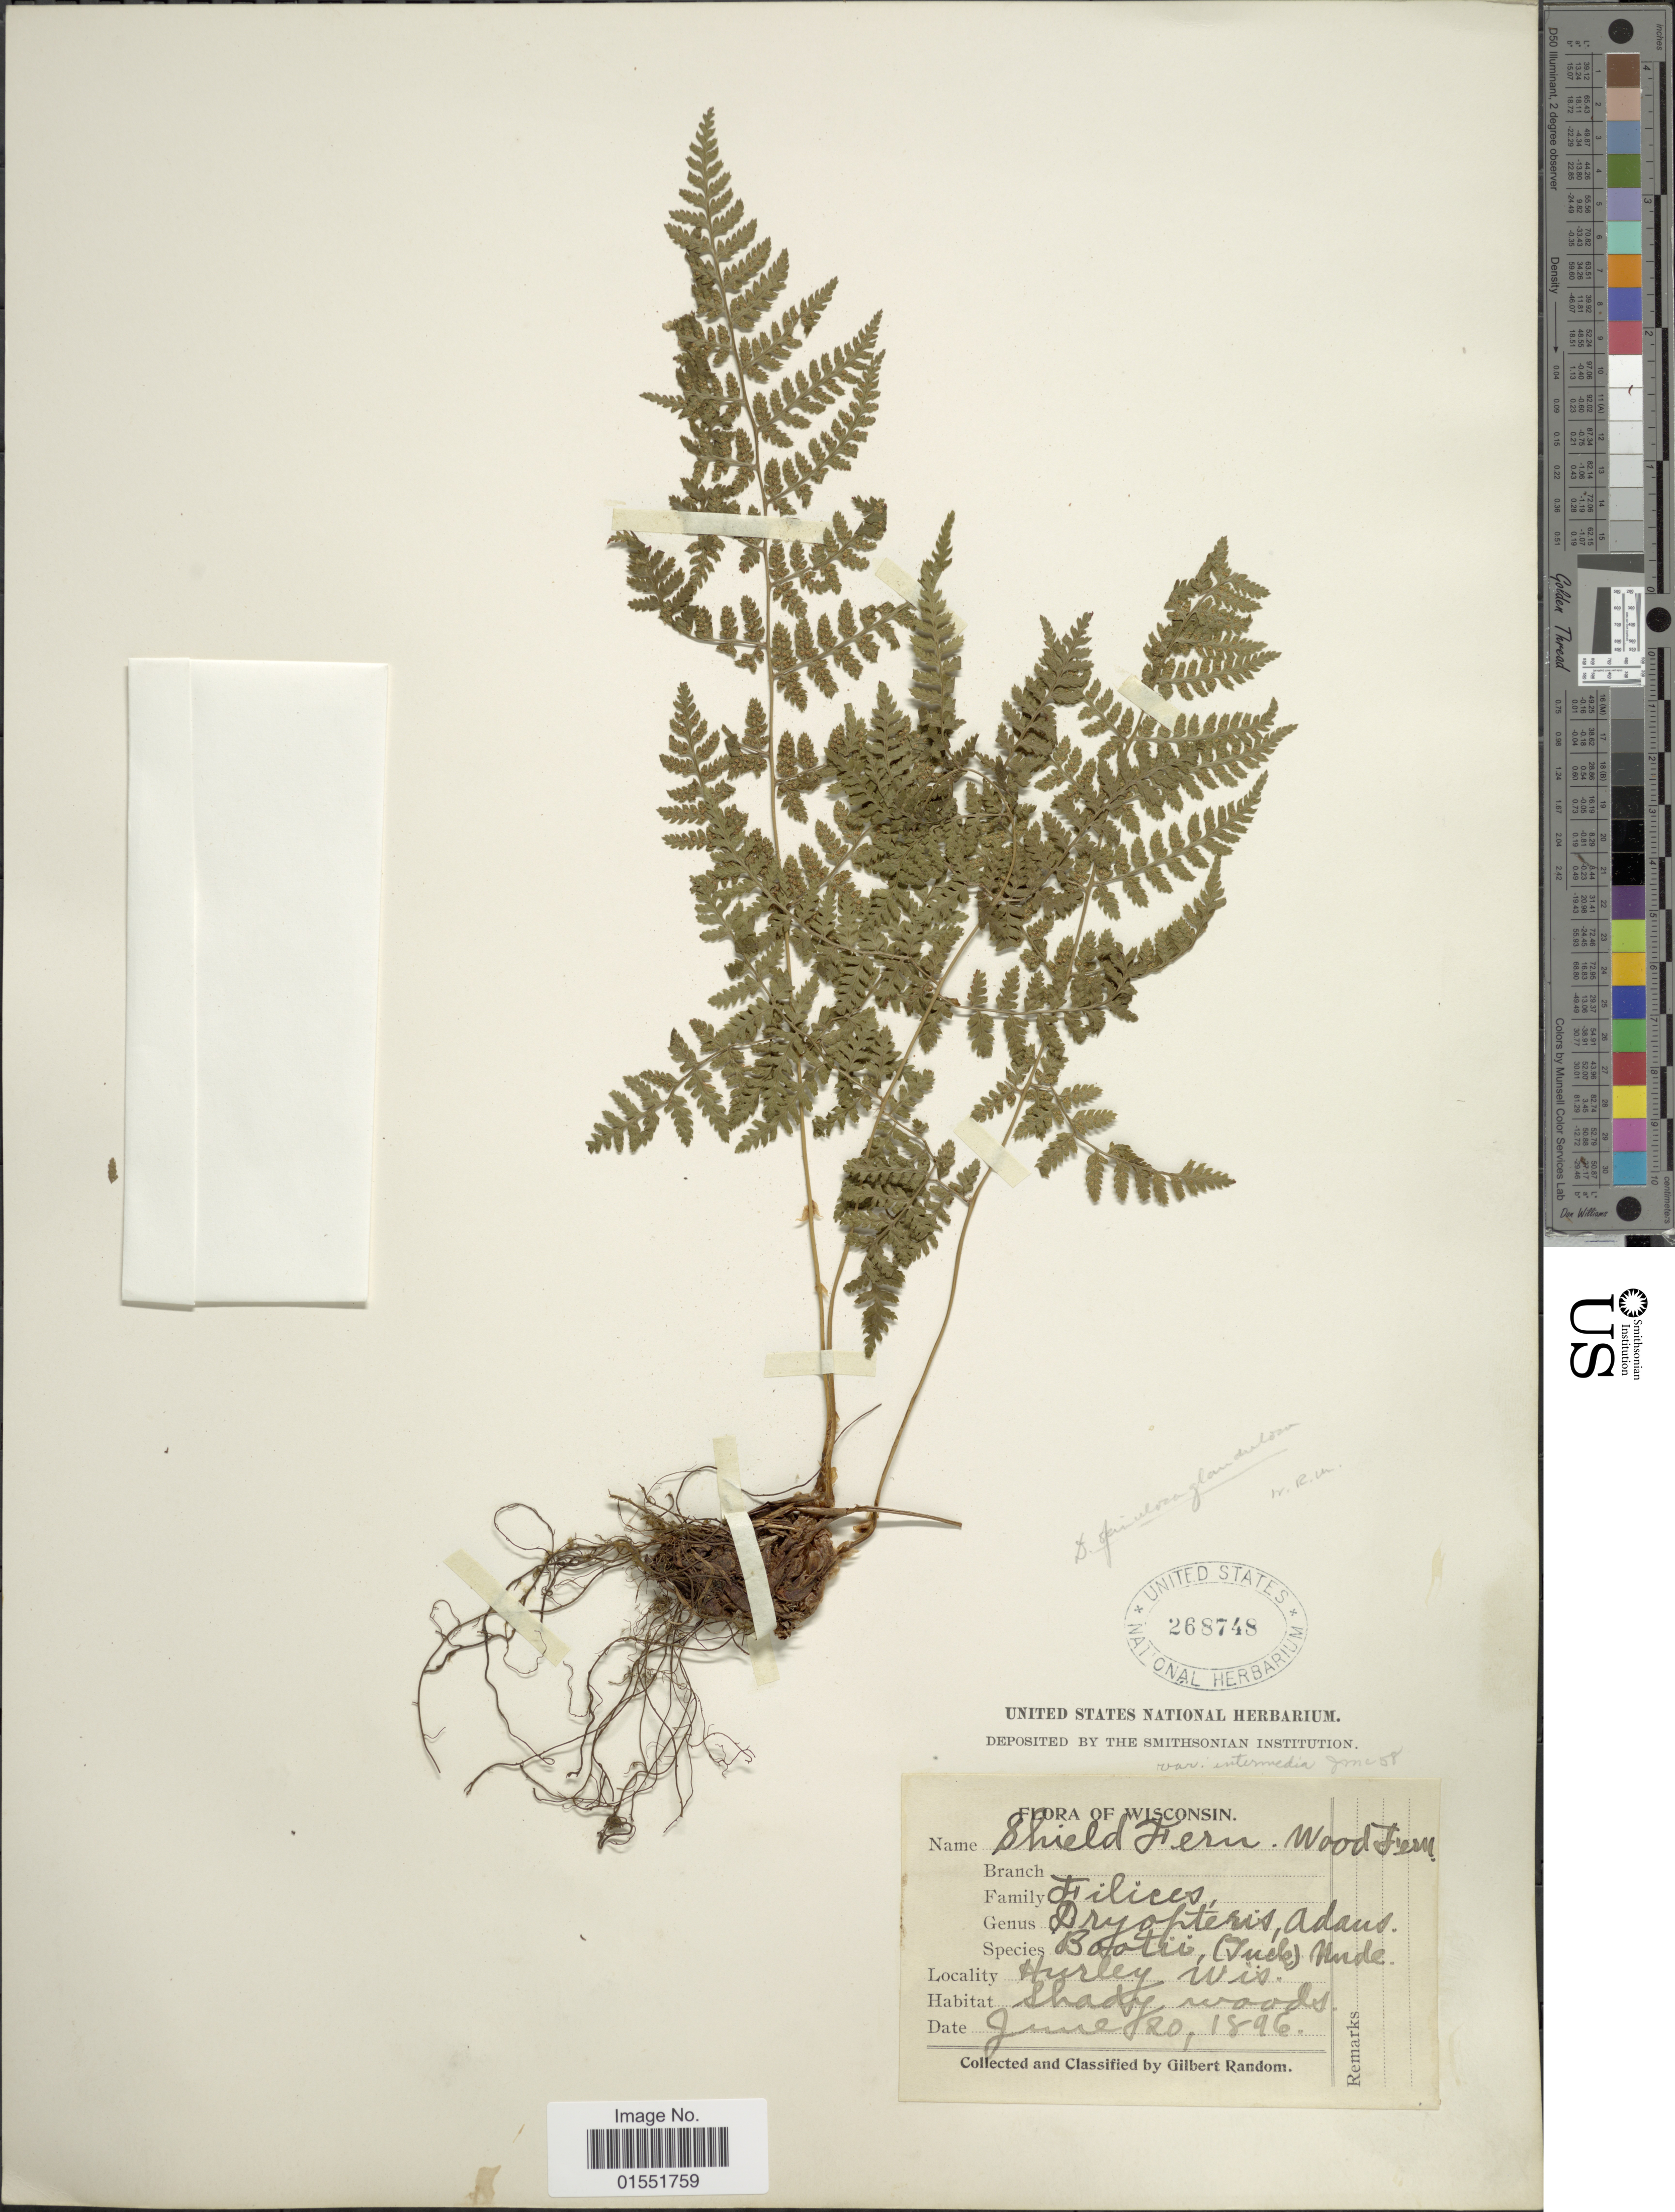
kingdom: Plantae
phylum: Tracheophyta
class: Polypodiopsida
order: Polypodiales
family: Dryopteridaceae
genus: Dryopteris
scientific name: Dryopteris intermedia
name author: (Muhl.) A. Gray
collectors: G. Random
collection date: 1896-06-20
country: United States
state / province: Wisconsin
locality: Hurley, Wis.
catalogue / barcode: US 268748